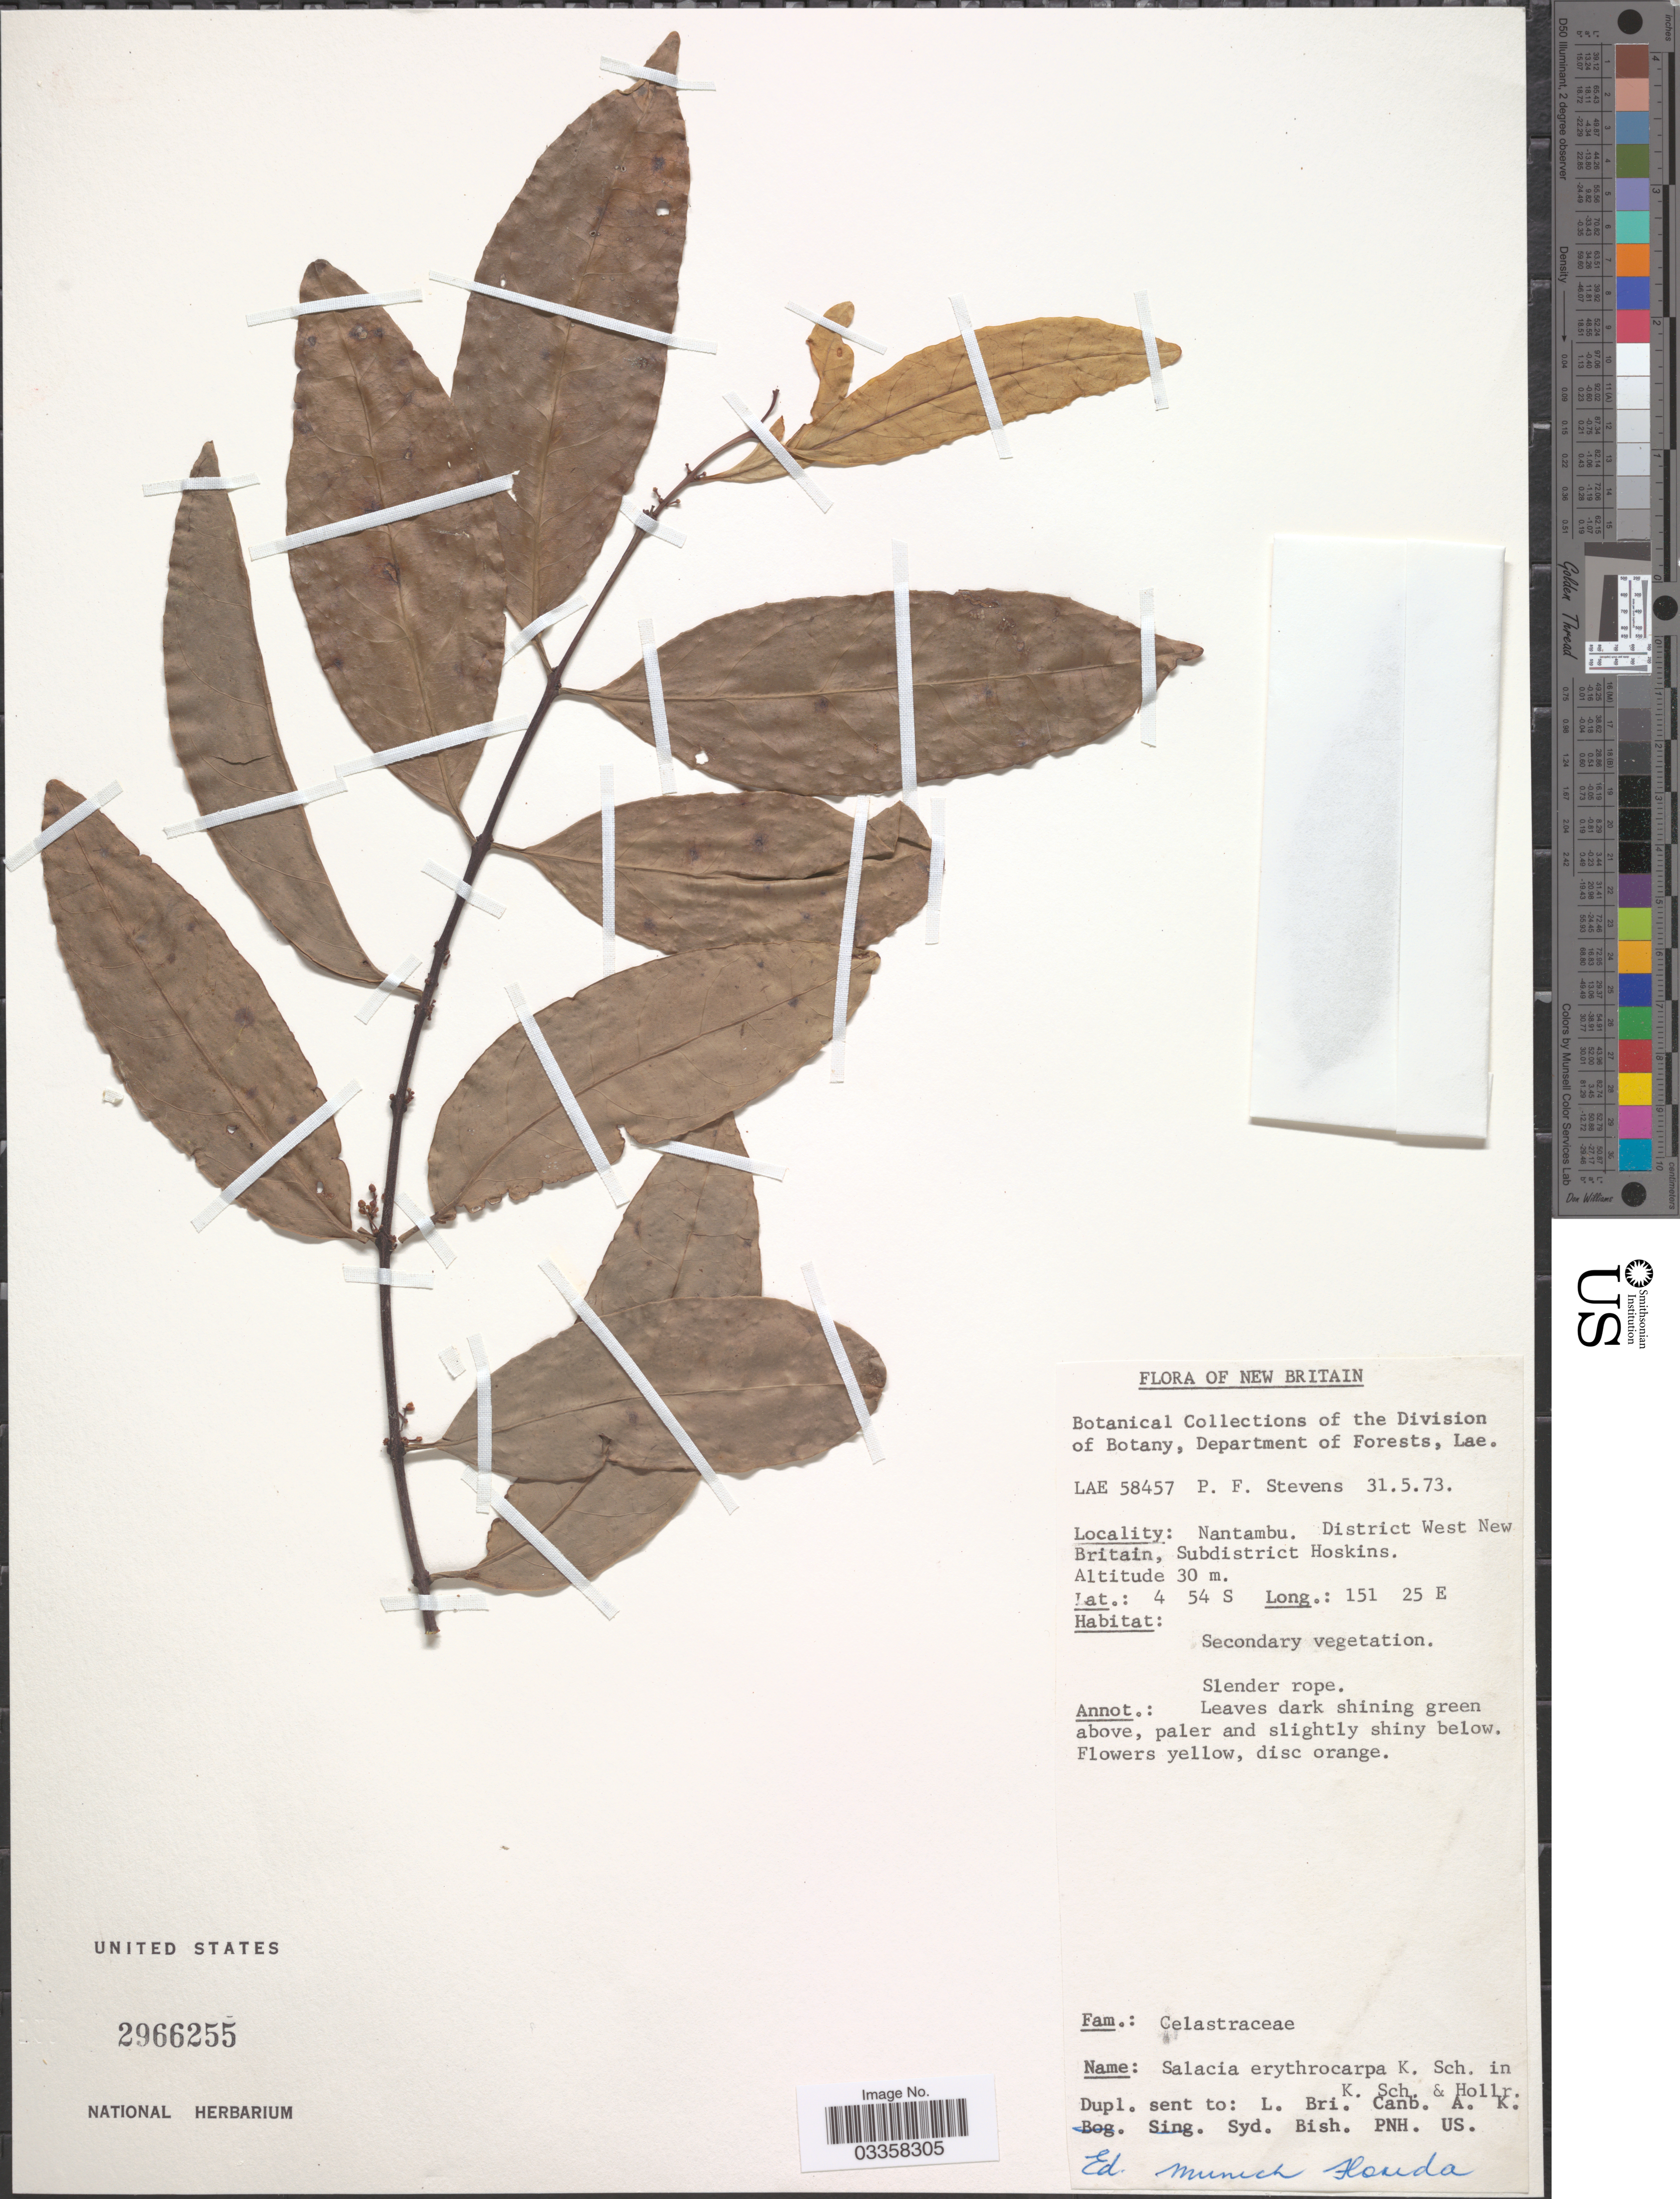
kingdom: Plantae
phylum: Tracheophyta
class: Magnoliopsida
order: Celastrales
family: Celastraceae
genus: Salacia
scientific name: Salacia erythrocarpa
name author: K. Schum.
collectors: P. F. Stevens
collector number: LAE 58457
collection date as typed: Transcribed d/m/y: 31/5/73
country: Papua New Guinea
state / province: West New Britain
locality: New Britain. Nantambu. District West New Britain, Subdistrict Hoskins.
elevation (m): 30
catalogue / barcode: US 2966255